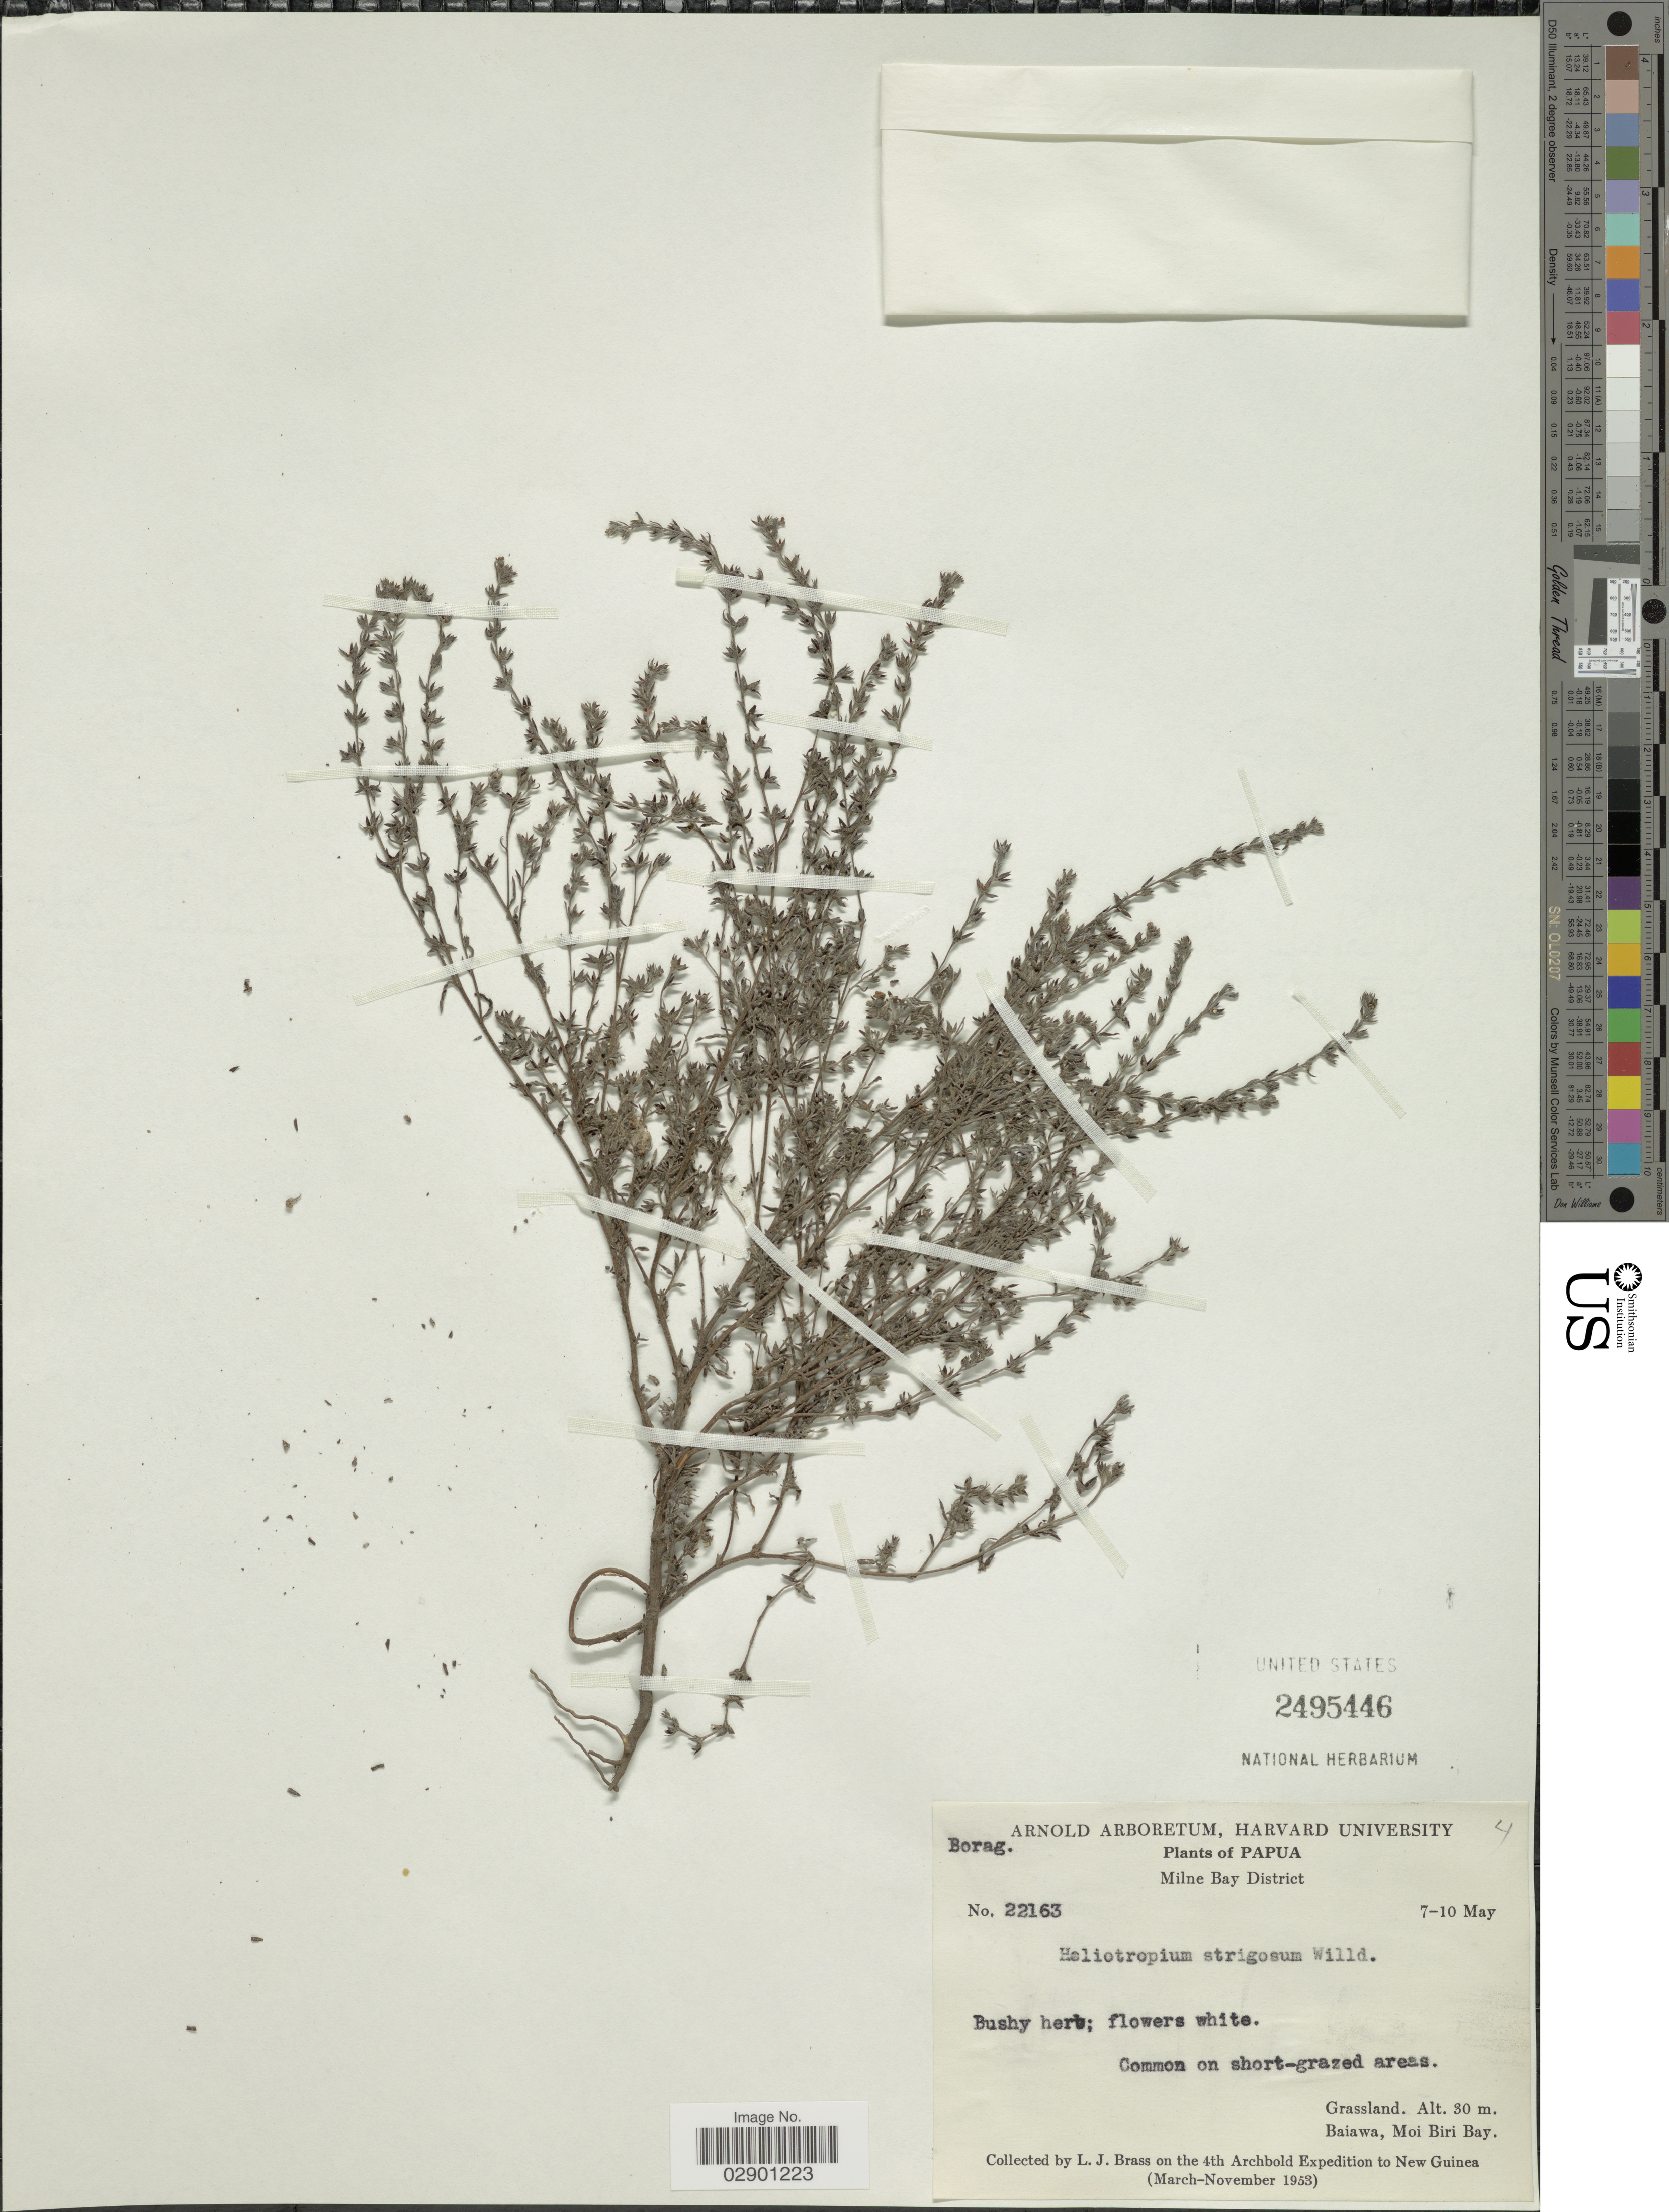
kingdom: Plantae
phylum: Tracheophyta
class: Magnoliopsida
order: Boraginales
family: Heliotropiaceae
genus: Heliotropium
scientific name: Heliotropium strigosum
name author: Willd.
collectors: L. J. Brass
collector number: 22163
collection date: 1953-05-07/1953-05-10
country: Papua New Guinea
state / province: Milne Bay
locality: Papua. Milne Bay District. Grassland. Baiawa, Moi Biri Bay.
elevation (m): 30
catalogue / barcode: US 2495446